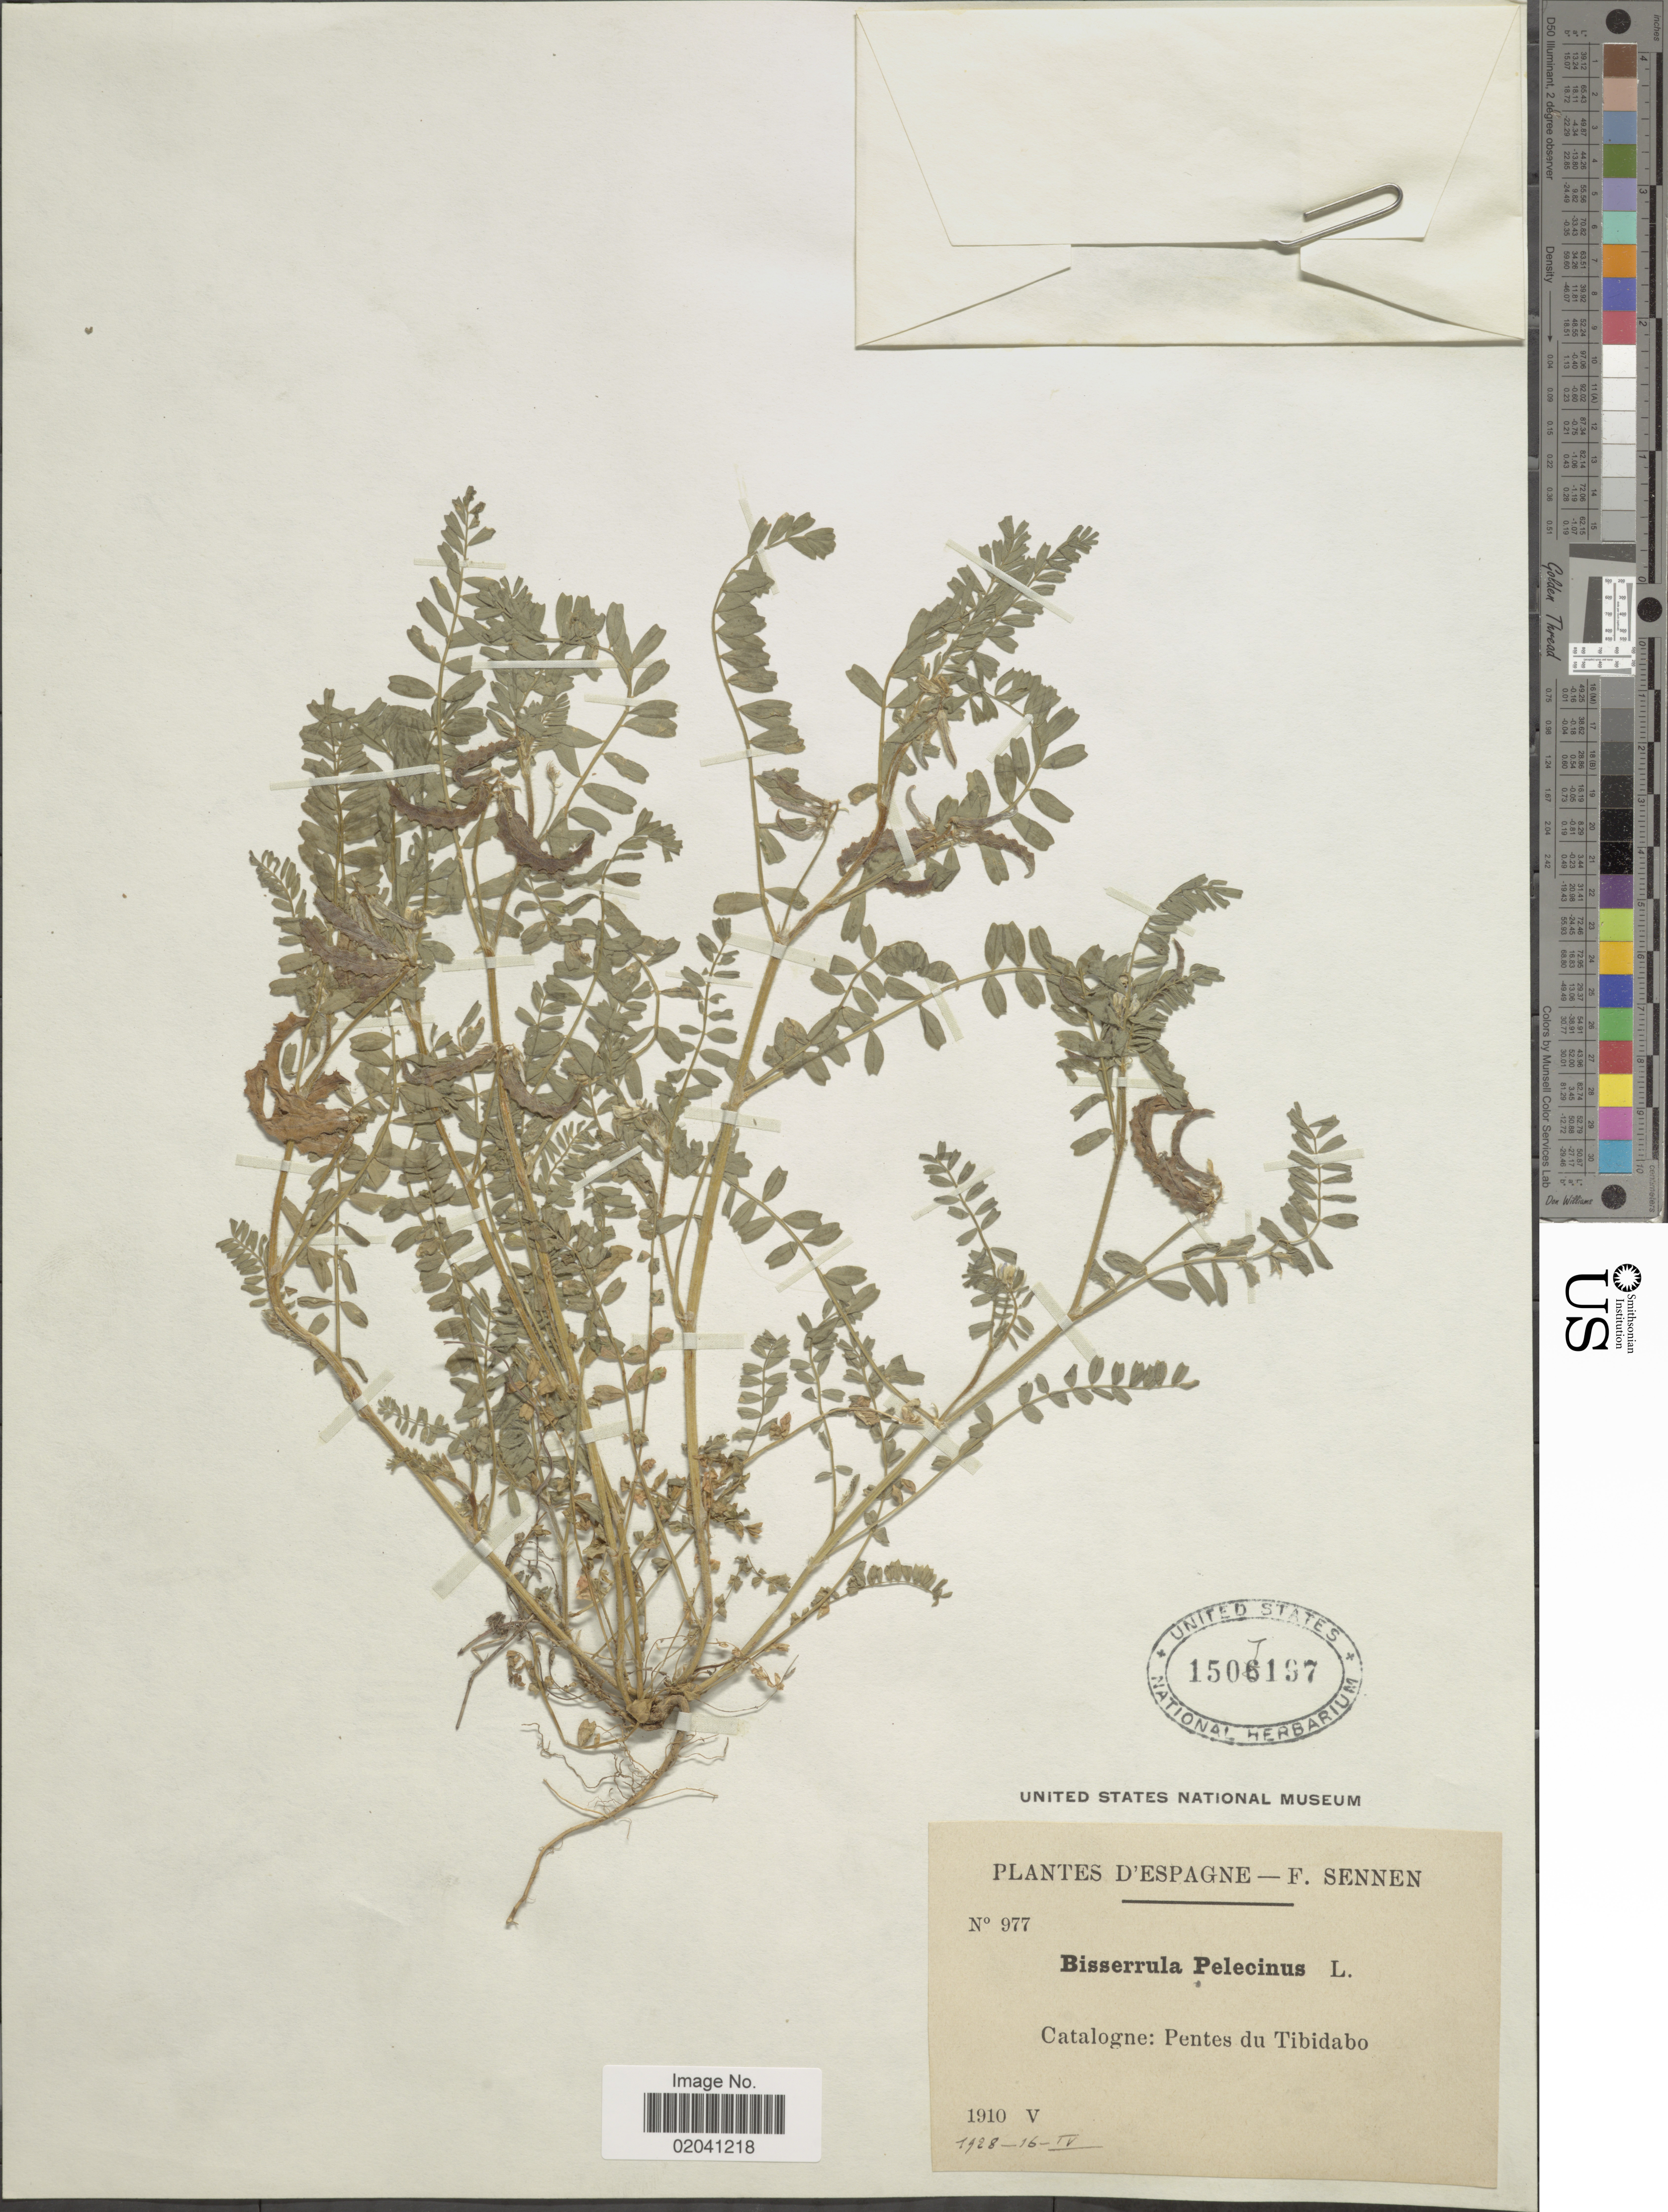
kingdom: Plantae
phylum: Tracheophyta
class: Magnoliopsida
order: Fabales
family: Fabaceae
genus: Biserrula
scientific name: Biserrula pelecinus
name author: L.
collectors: E. Sennen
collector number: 977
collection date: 1928-04-16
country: Spain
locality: D'Espagne. Catalogne: Pentes du Tibidabo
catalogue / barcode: US 1507197